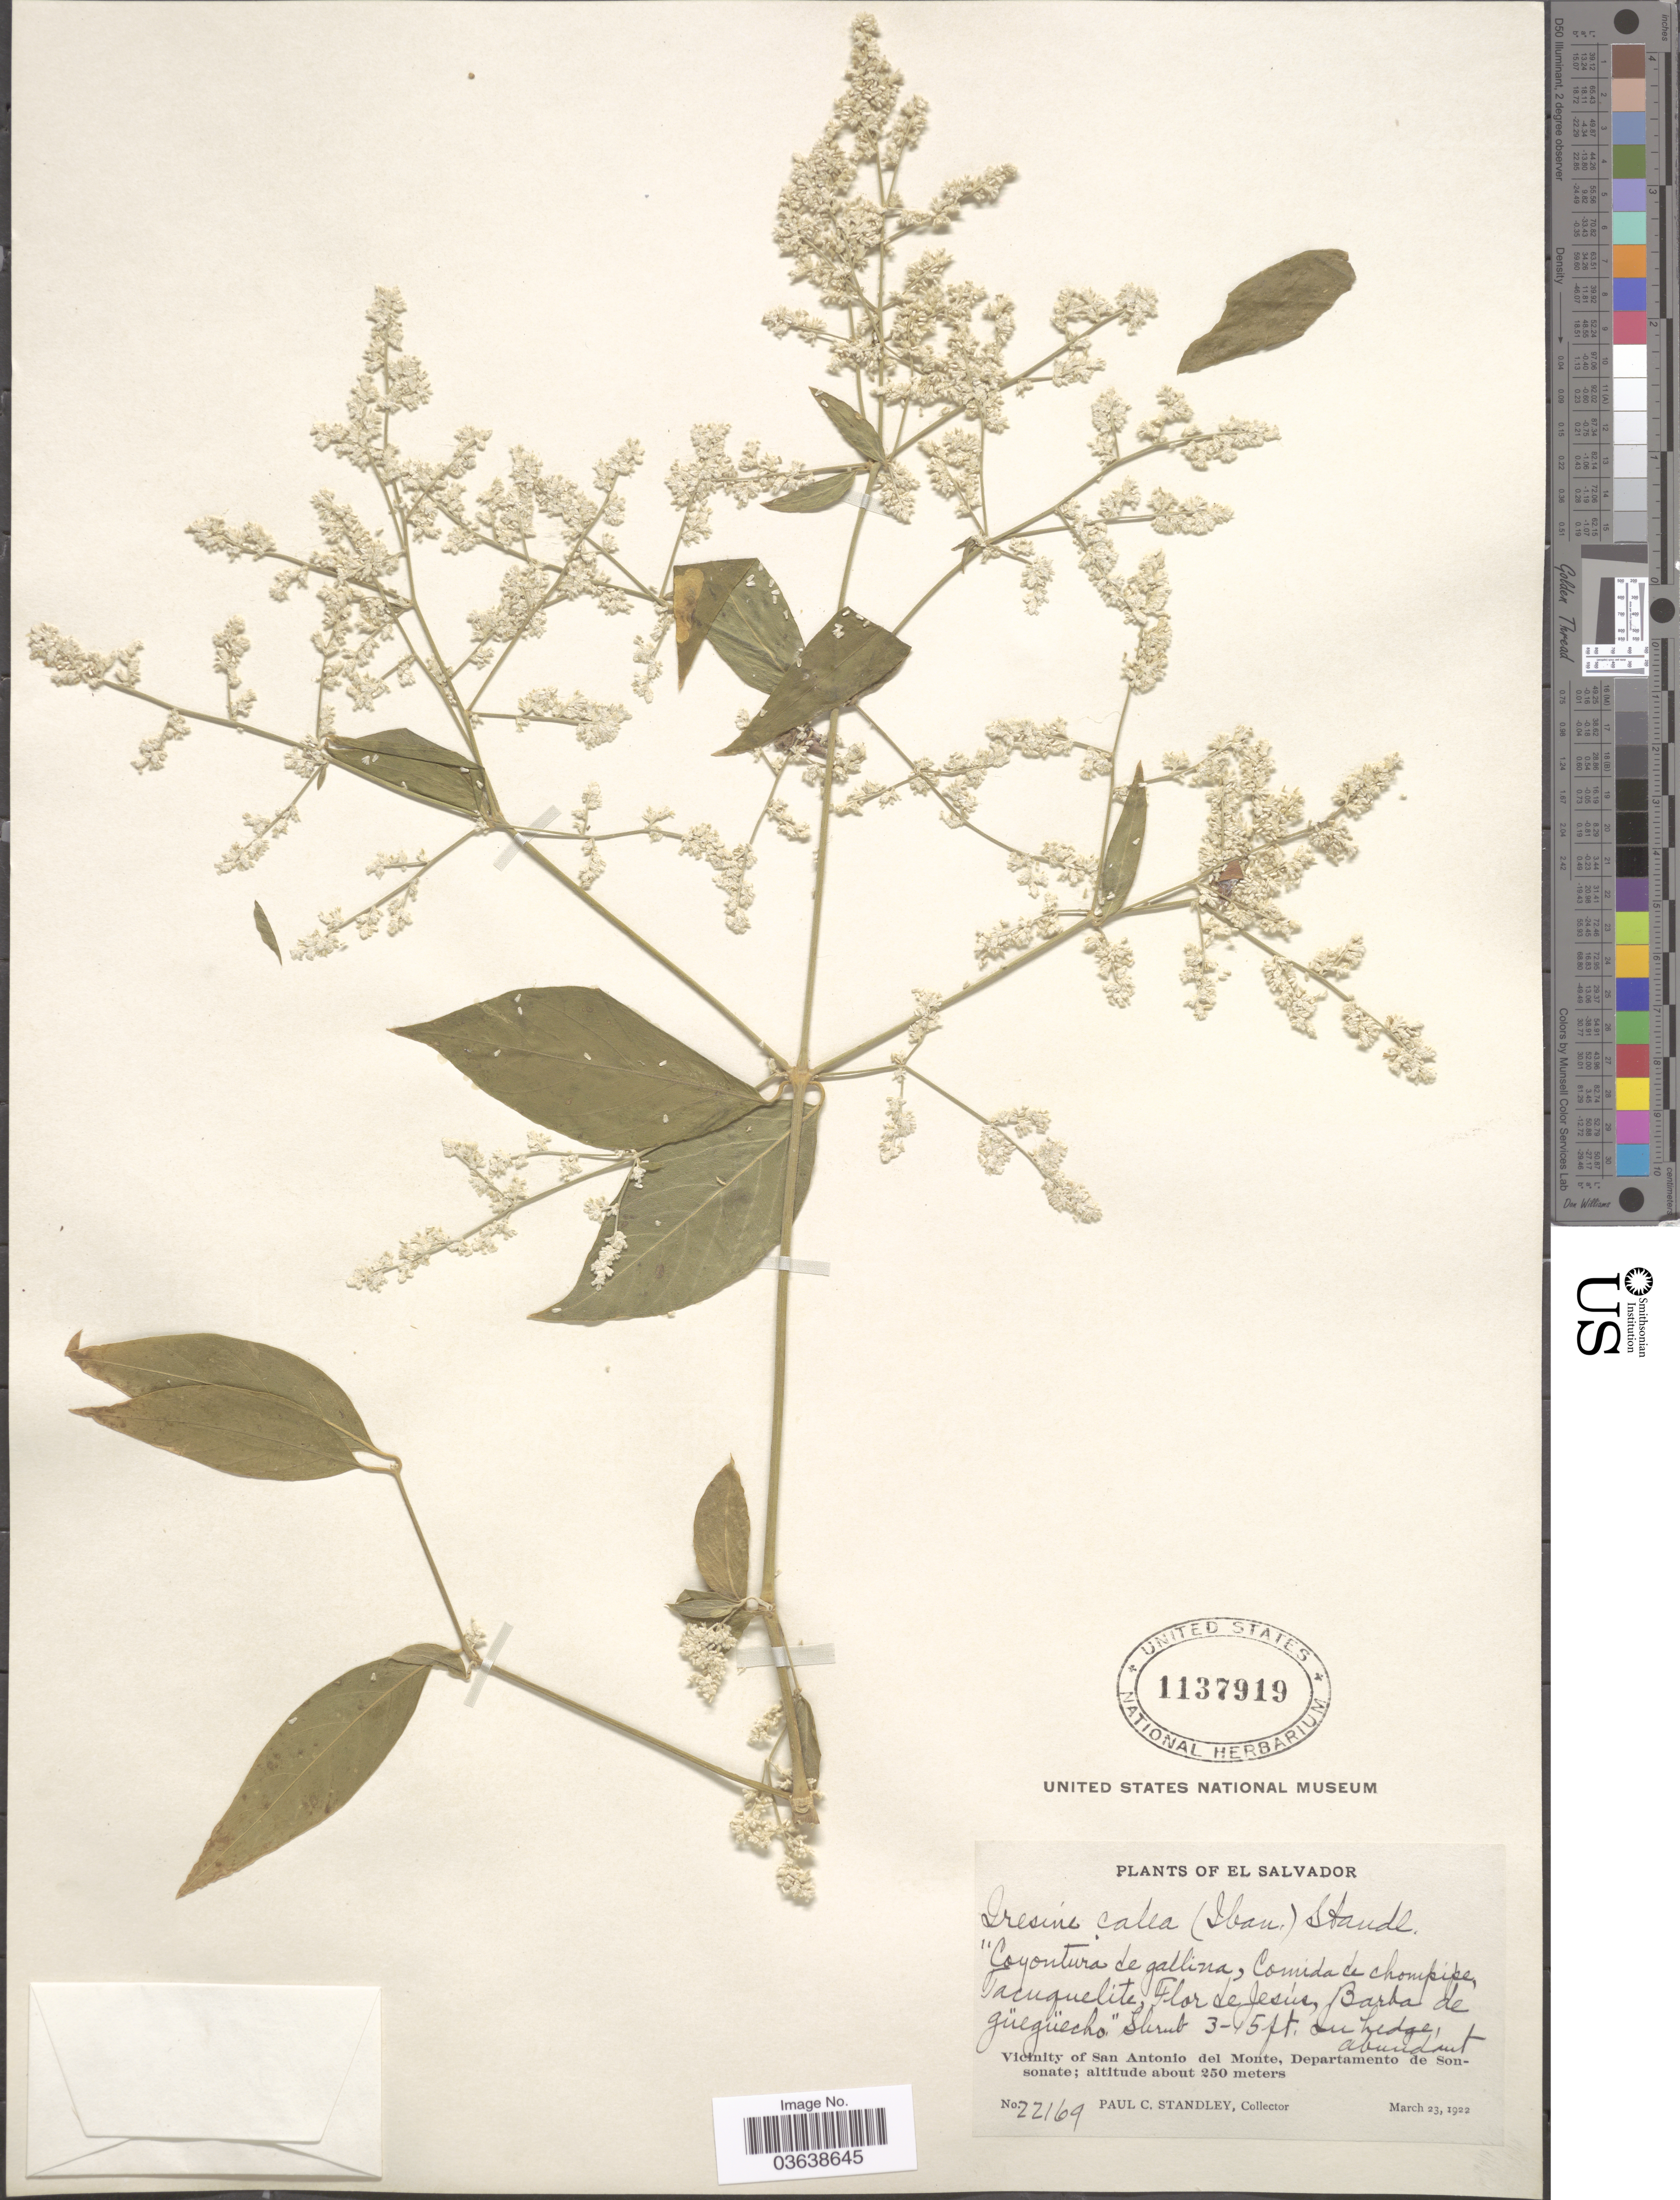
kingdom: Plantae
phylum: Tracheophyta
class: Magnoliopsida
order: Caryophyllales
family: Amaranthaceae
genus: Iresine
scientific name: Iresine calea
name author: (Ibáñez) Standl.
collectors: P. C. Standley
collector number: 22169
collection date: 1922-03-23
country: El Salvador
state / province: Sonsonate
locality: Vicinity of San Antonio del Monte, Departamento de Sonsonate.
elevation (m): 250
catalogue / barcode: US 1137919